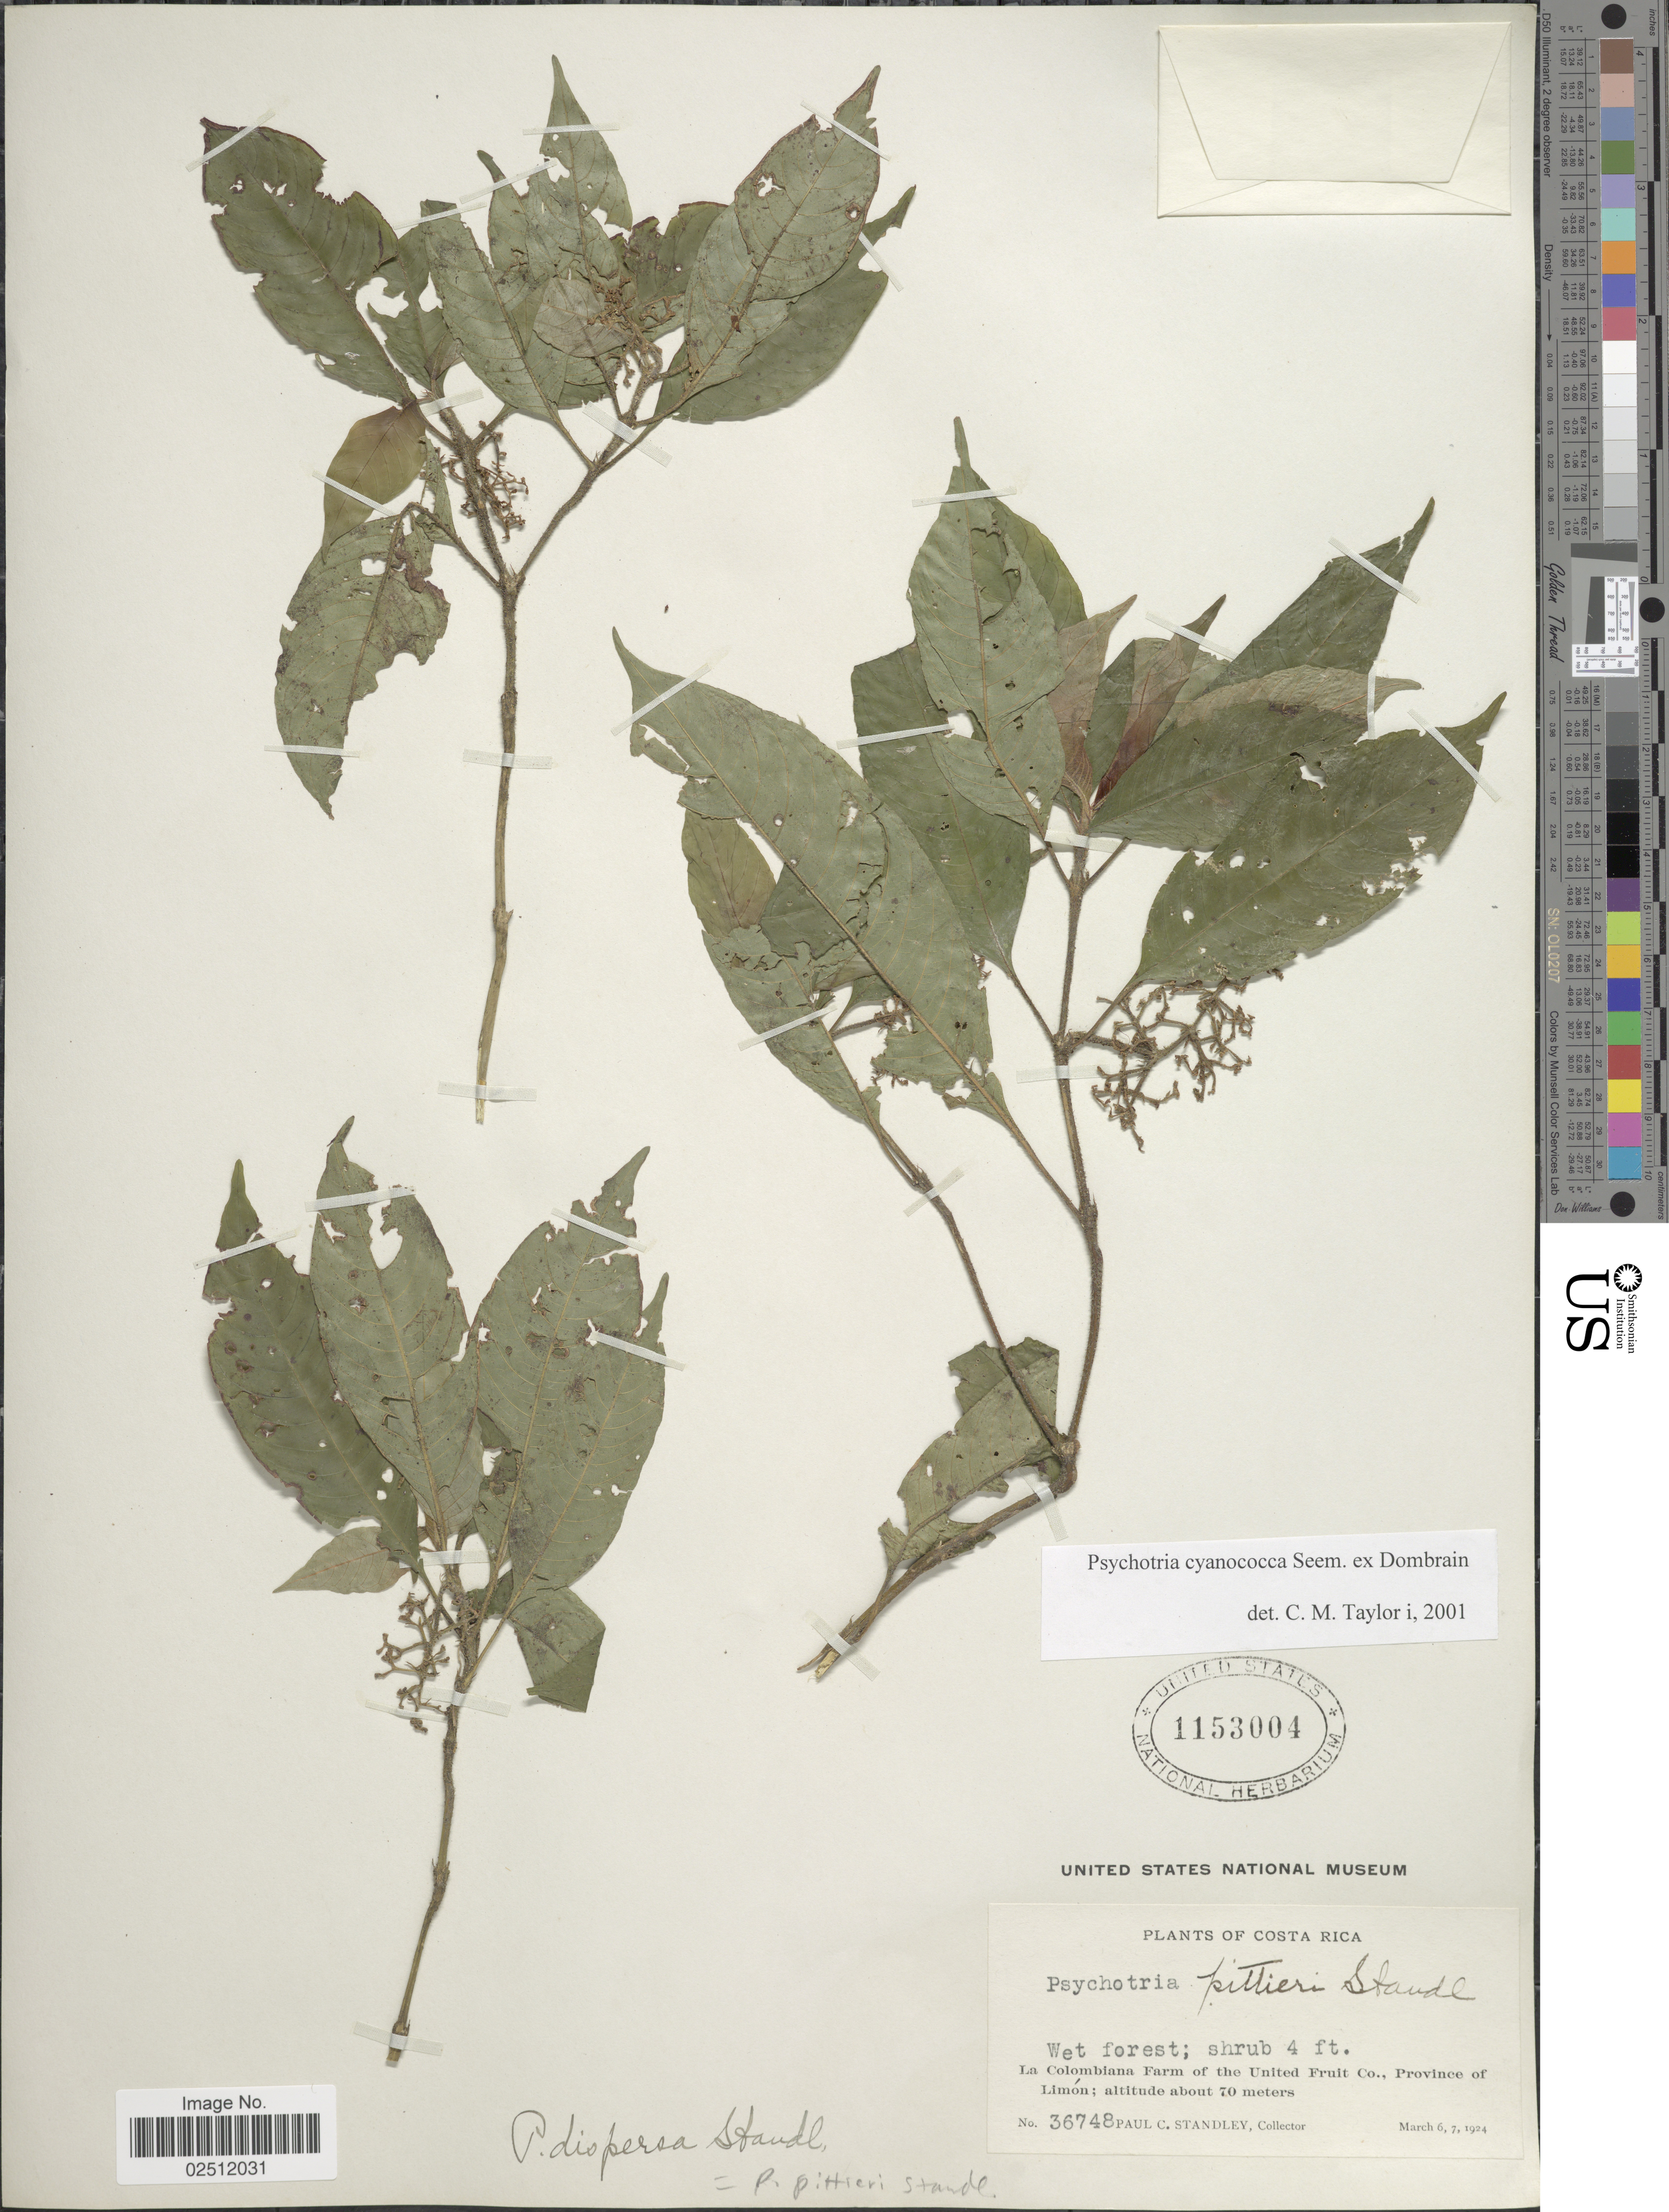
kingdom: Plantae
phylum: Tracheophyta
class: Magnoliopsida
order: Gentianales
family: Rubiaceae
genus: Psychotria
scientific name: Psychotria cyanococca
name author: Seem. ex Dombrain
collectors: P. C. Standley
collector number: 36748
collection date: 1924-03-06/1924-03-07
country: Costa Rica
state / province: Limón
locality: Wet forest; La Colombiana Farm of the United Fruit Co.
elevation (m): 70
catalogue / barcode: US 1153004